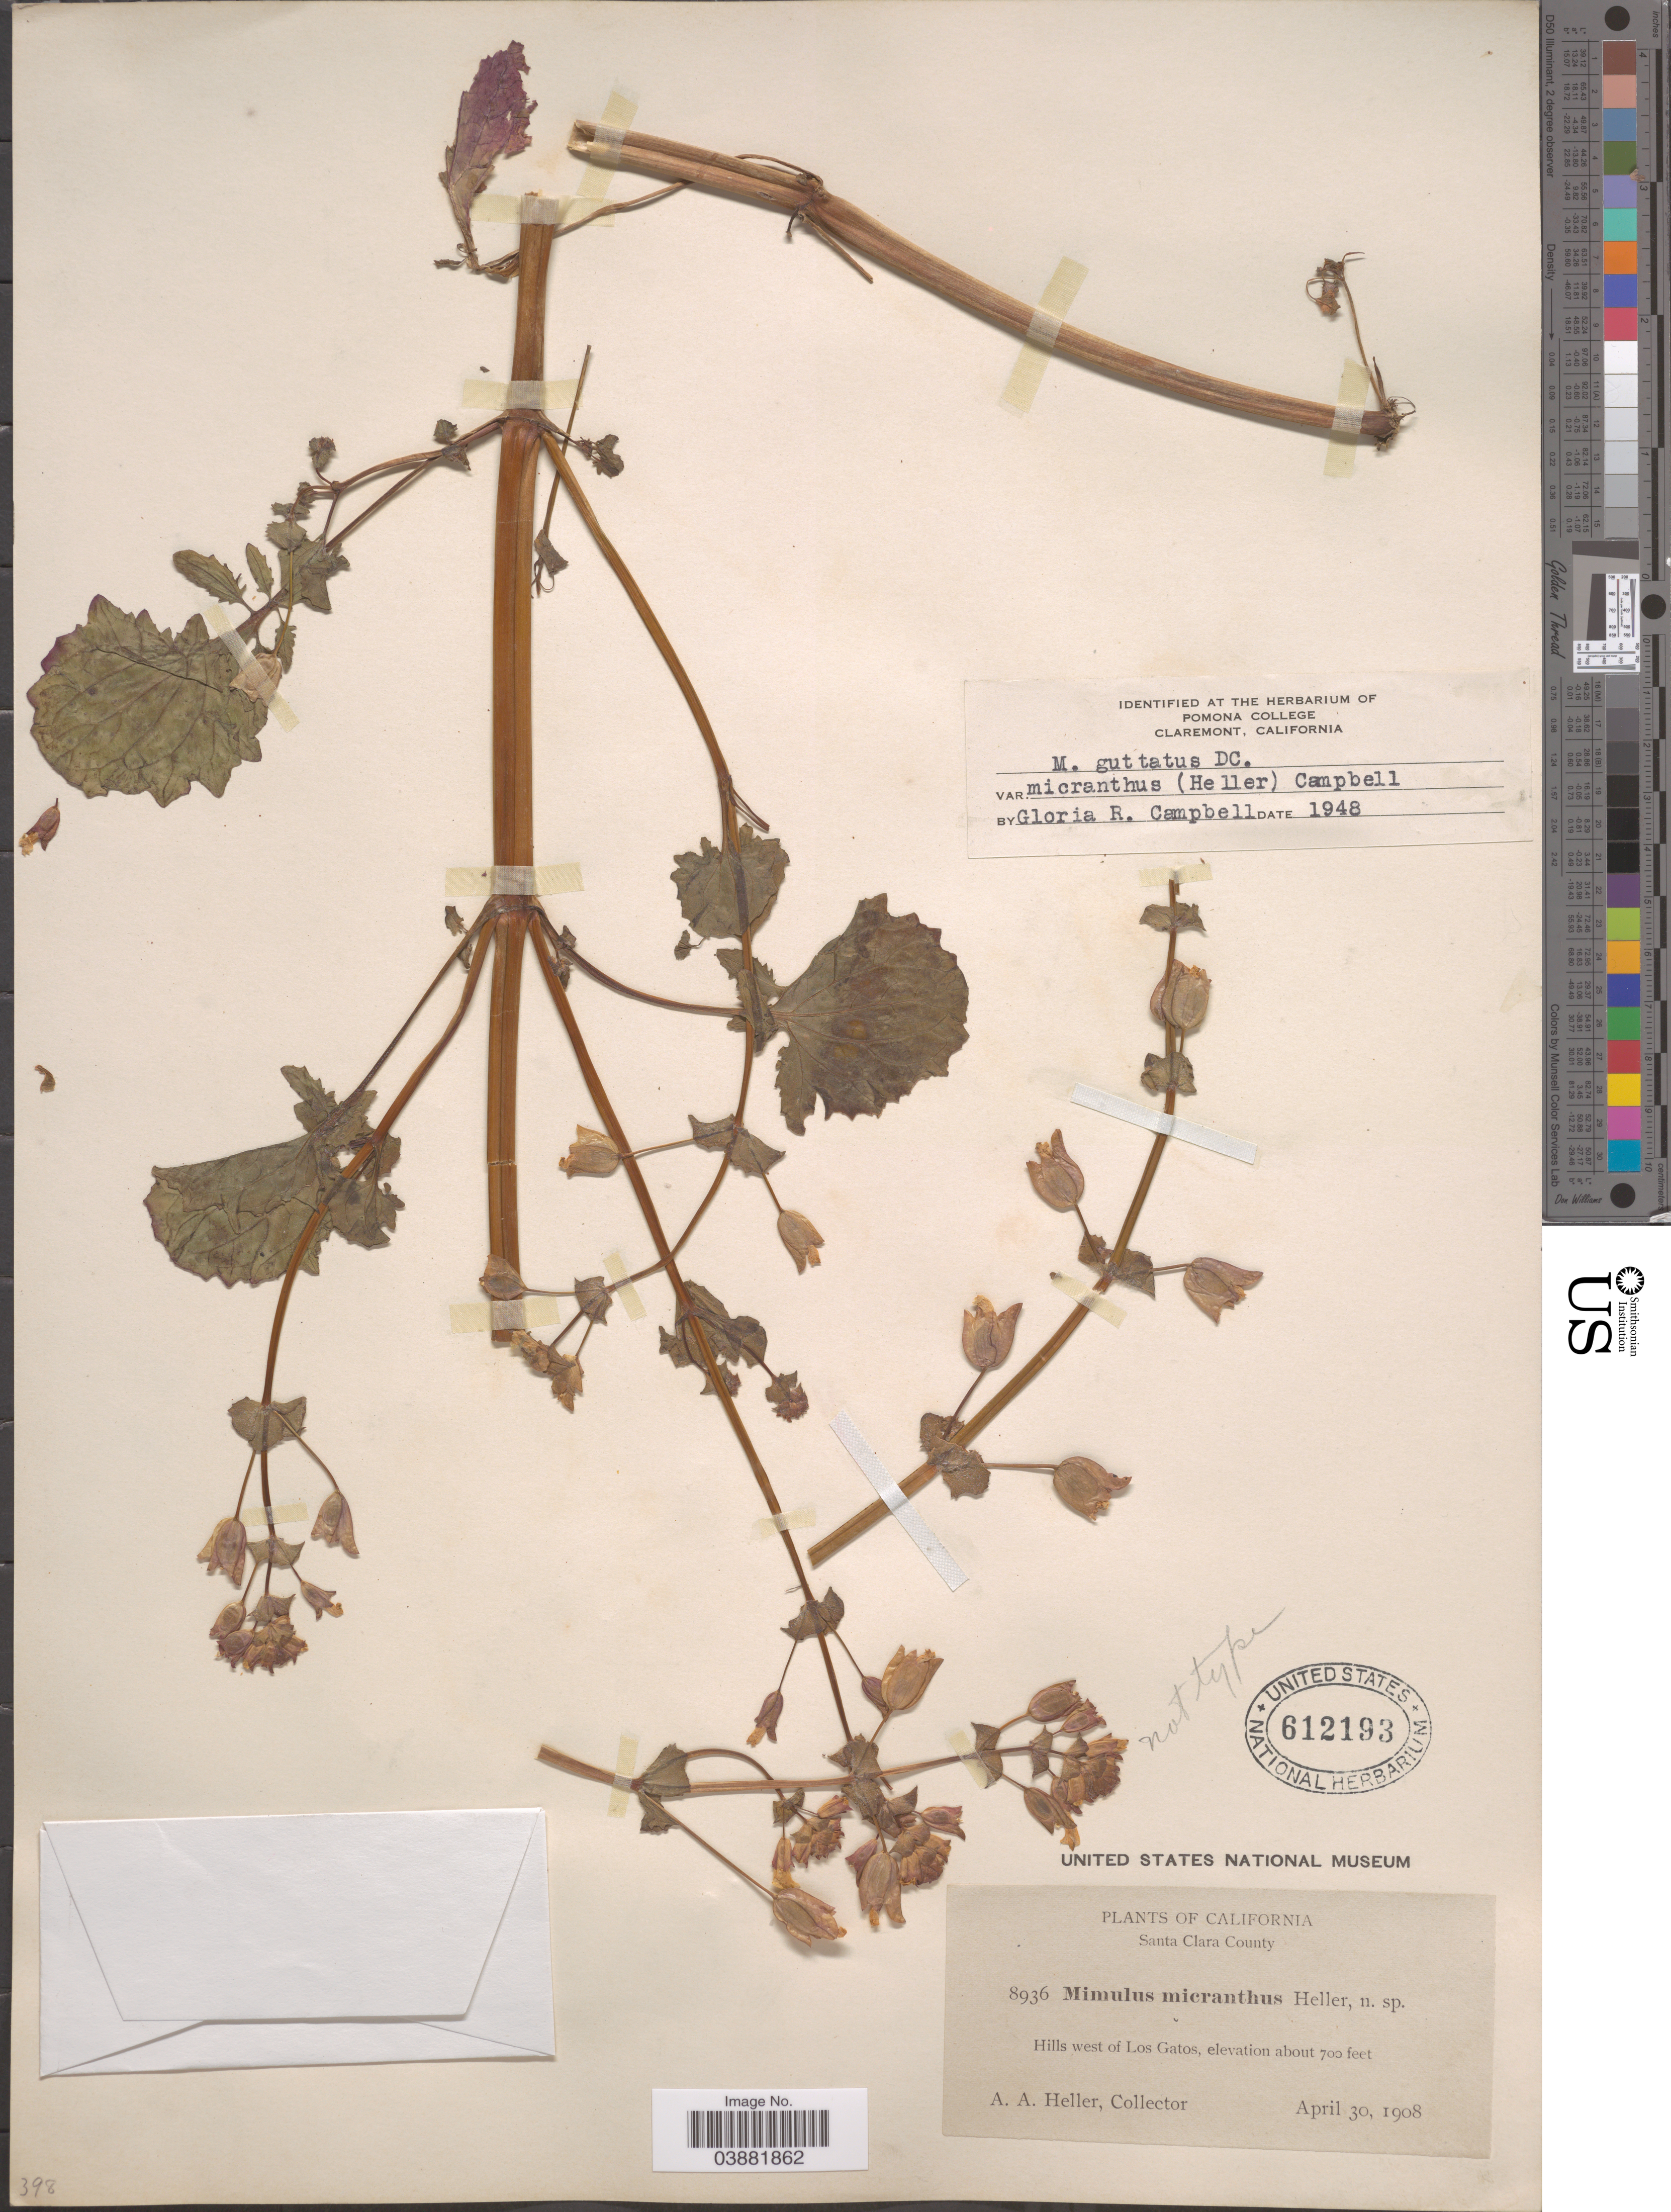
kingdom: Plantae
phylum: Tracheophyta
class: Magnoliopsida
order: Lamiales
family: Phrymaceae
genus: Mimulus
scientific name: Mimulus guttatus var. micranthus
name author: (A. Heller) G.R. Campb.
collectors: A. A. Heller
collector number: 8936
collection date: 1908-04-30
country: United States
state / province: California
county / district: Santa Clara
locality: Santa Clara County. Hills west of Los Gatos.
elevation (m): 213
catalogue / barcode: US 612193